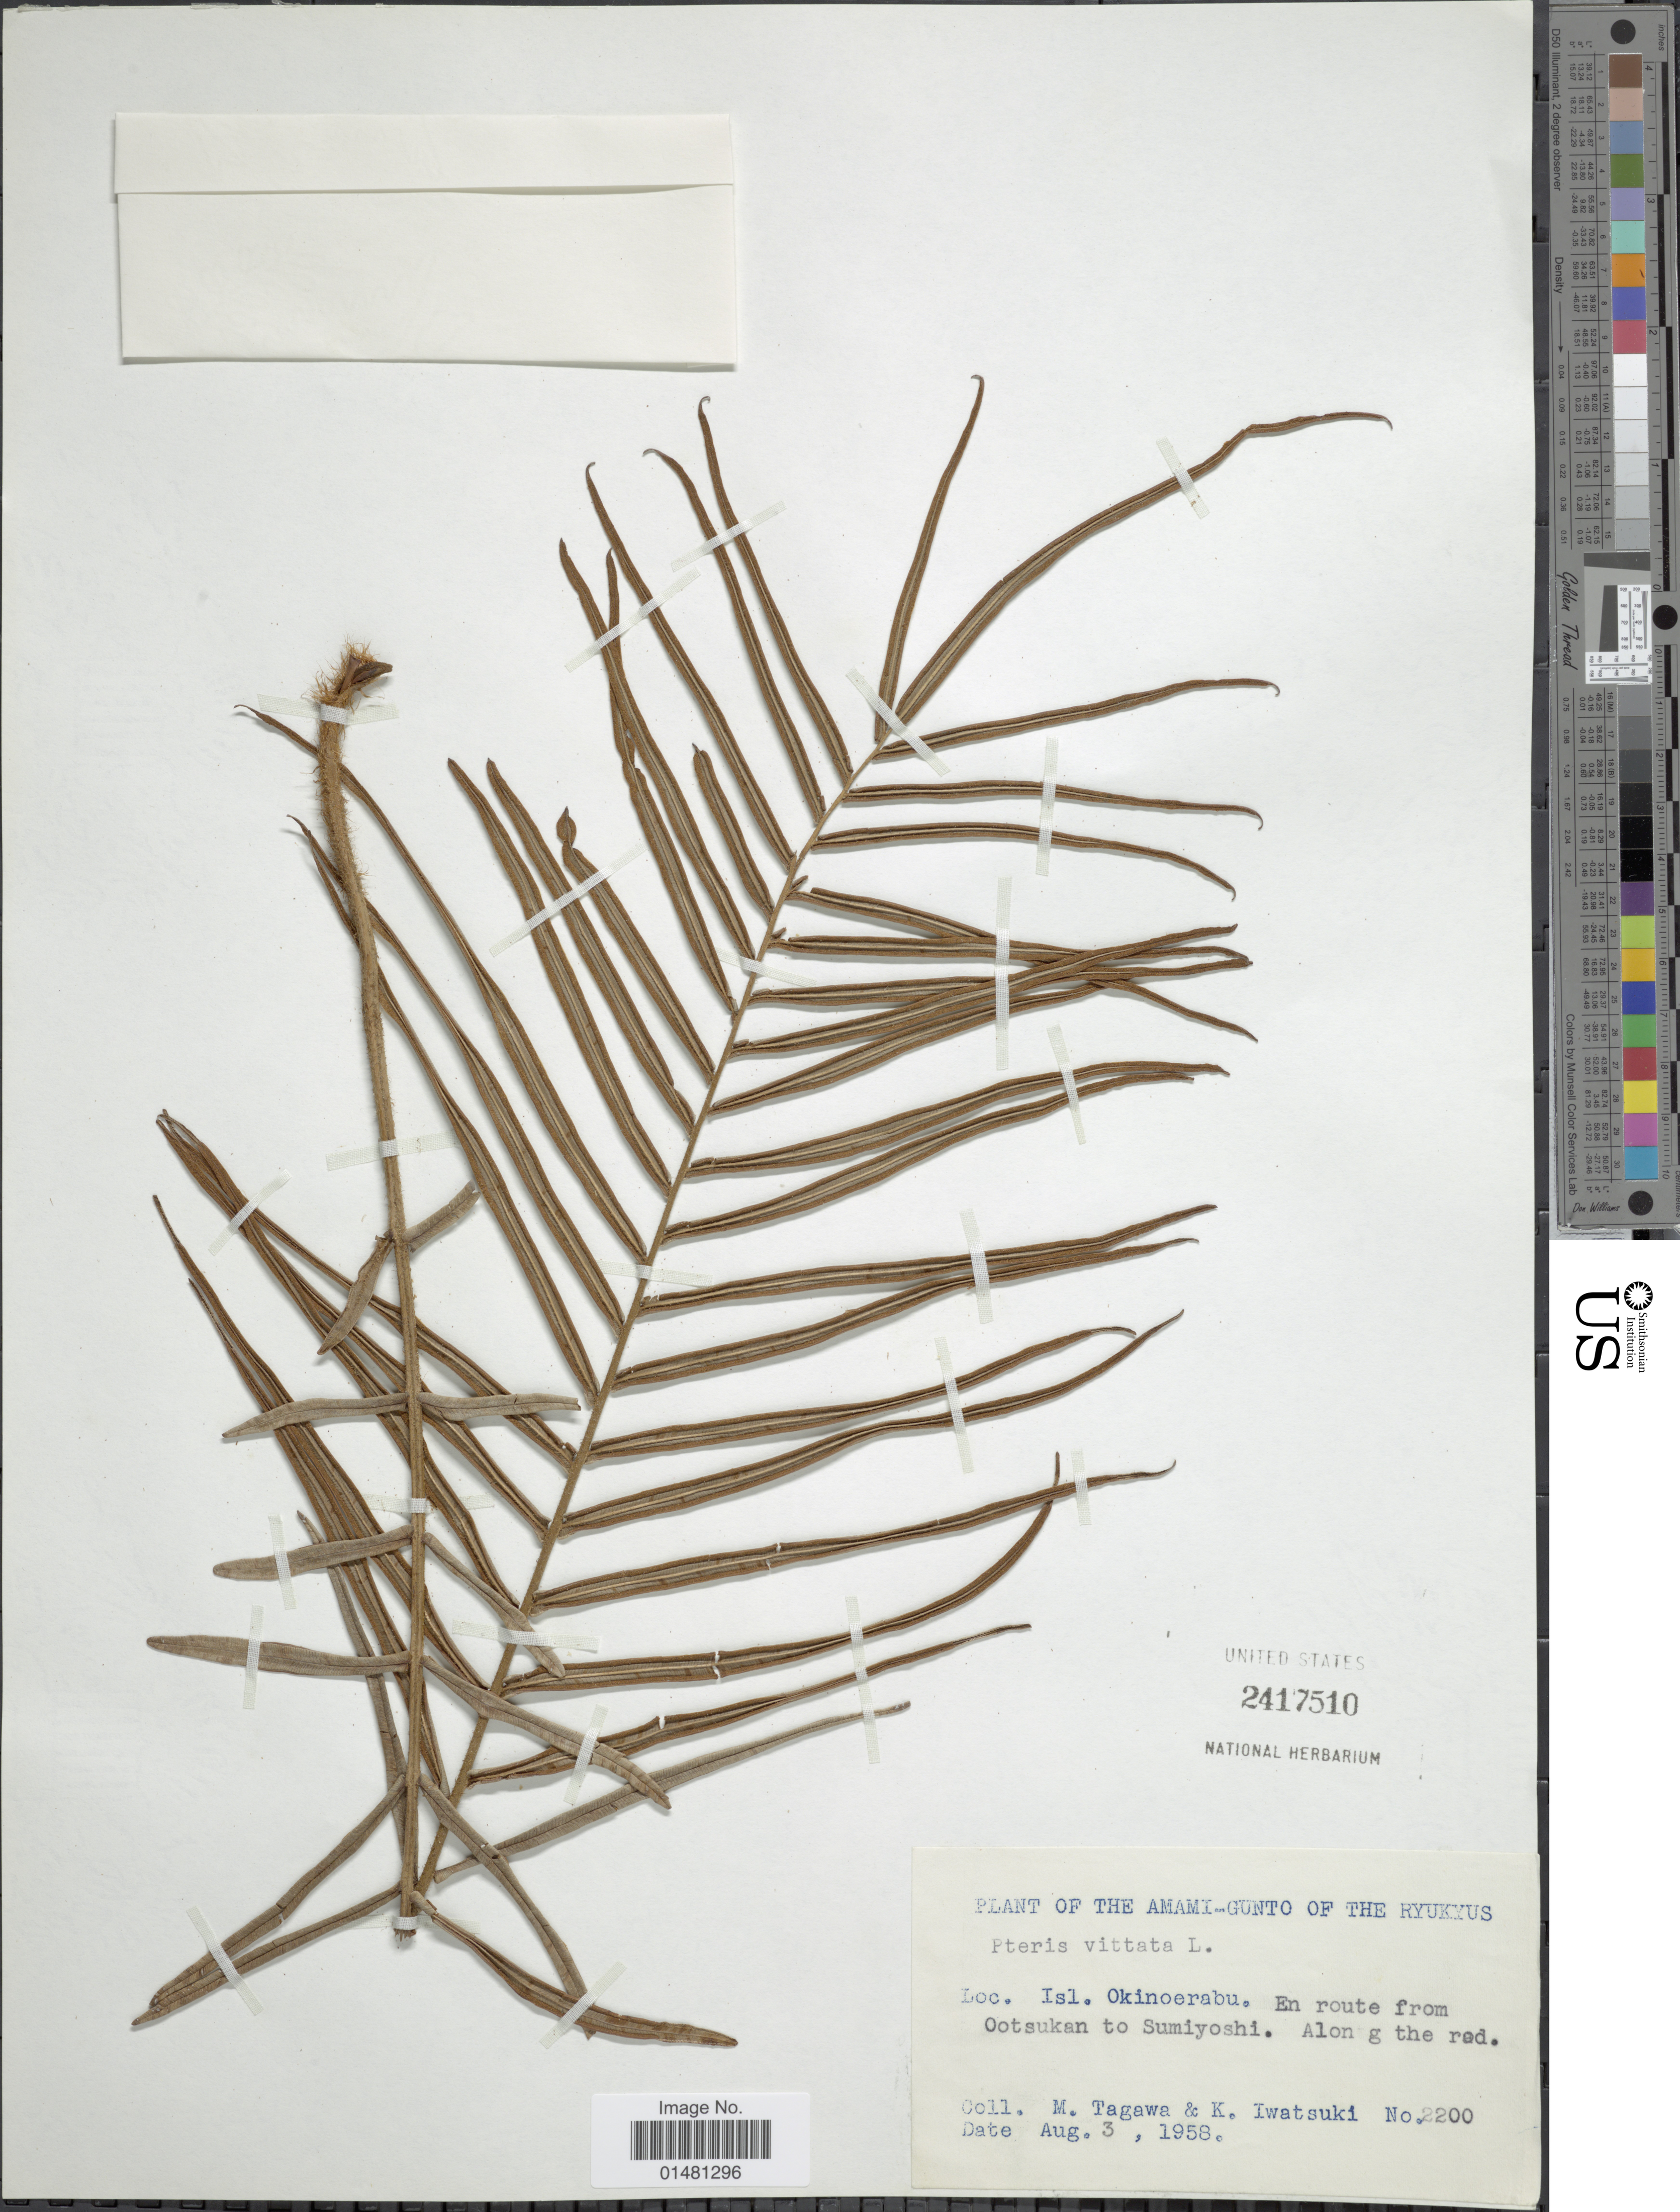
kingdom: Plantae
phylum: Tracheophyta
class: Polypodiopsida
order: Polypodiales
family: Pteridaceae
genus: Pteris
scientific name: Pteris vittata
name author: L.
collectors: M. Tagawa & K. Iwatsuki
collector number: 2200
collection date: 1958-08-03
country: Japan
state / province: Okinawa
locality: The Amami-Gunto of the Ryukyus, Isl. Okinoerabu. En route from Ootsukan to Sumiyoshi. Along the rad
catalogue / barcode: US 2417510